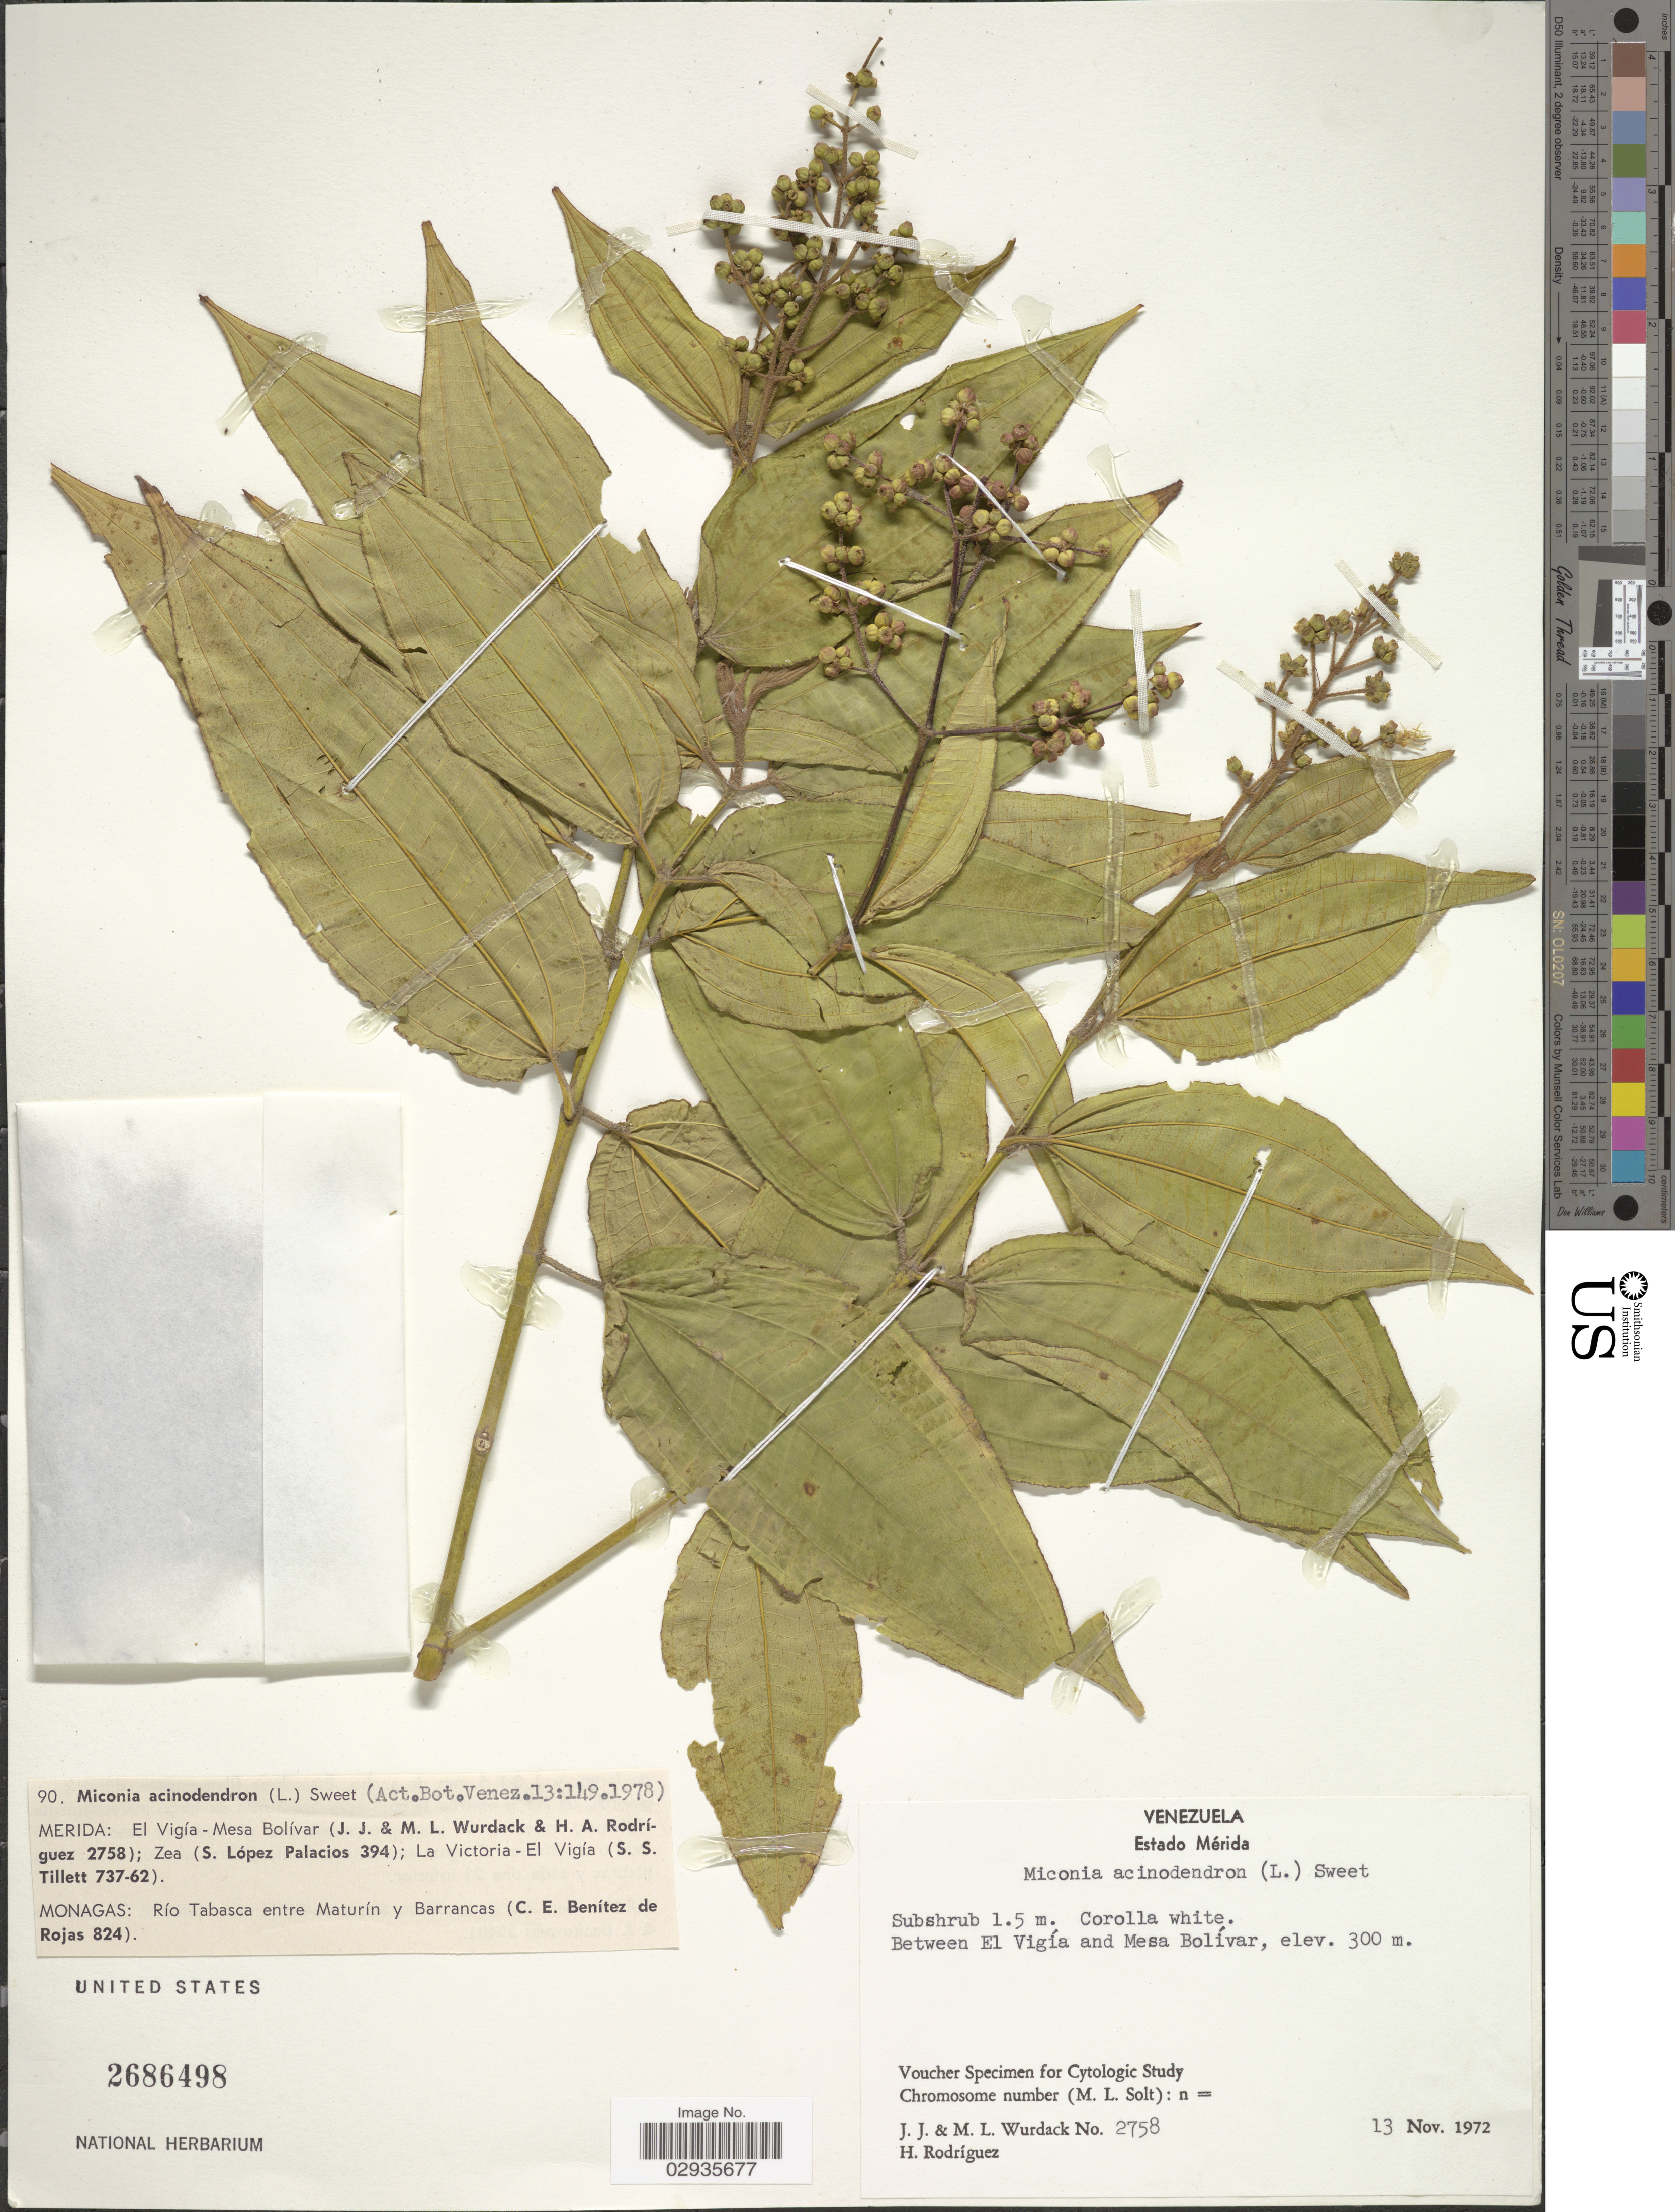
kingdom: Plantae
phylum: Tracheophyta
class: Magnoliopsida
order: Myrtales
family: Melastomataceae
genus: Miconia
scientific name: Miconia acinodendron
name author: (L.) Sweet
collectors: J. J. Wurdack, M. L. Wurdack & H. Rodríguez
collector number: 2758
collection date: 1972-11-13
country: Venezuela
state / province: Mérida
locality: Between El Vigía and Mesa Bolívar.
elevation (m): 300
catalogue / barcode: US 2686498